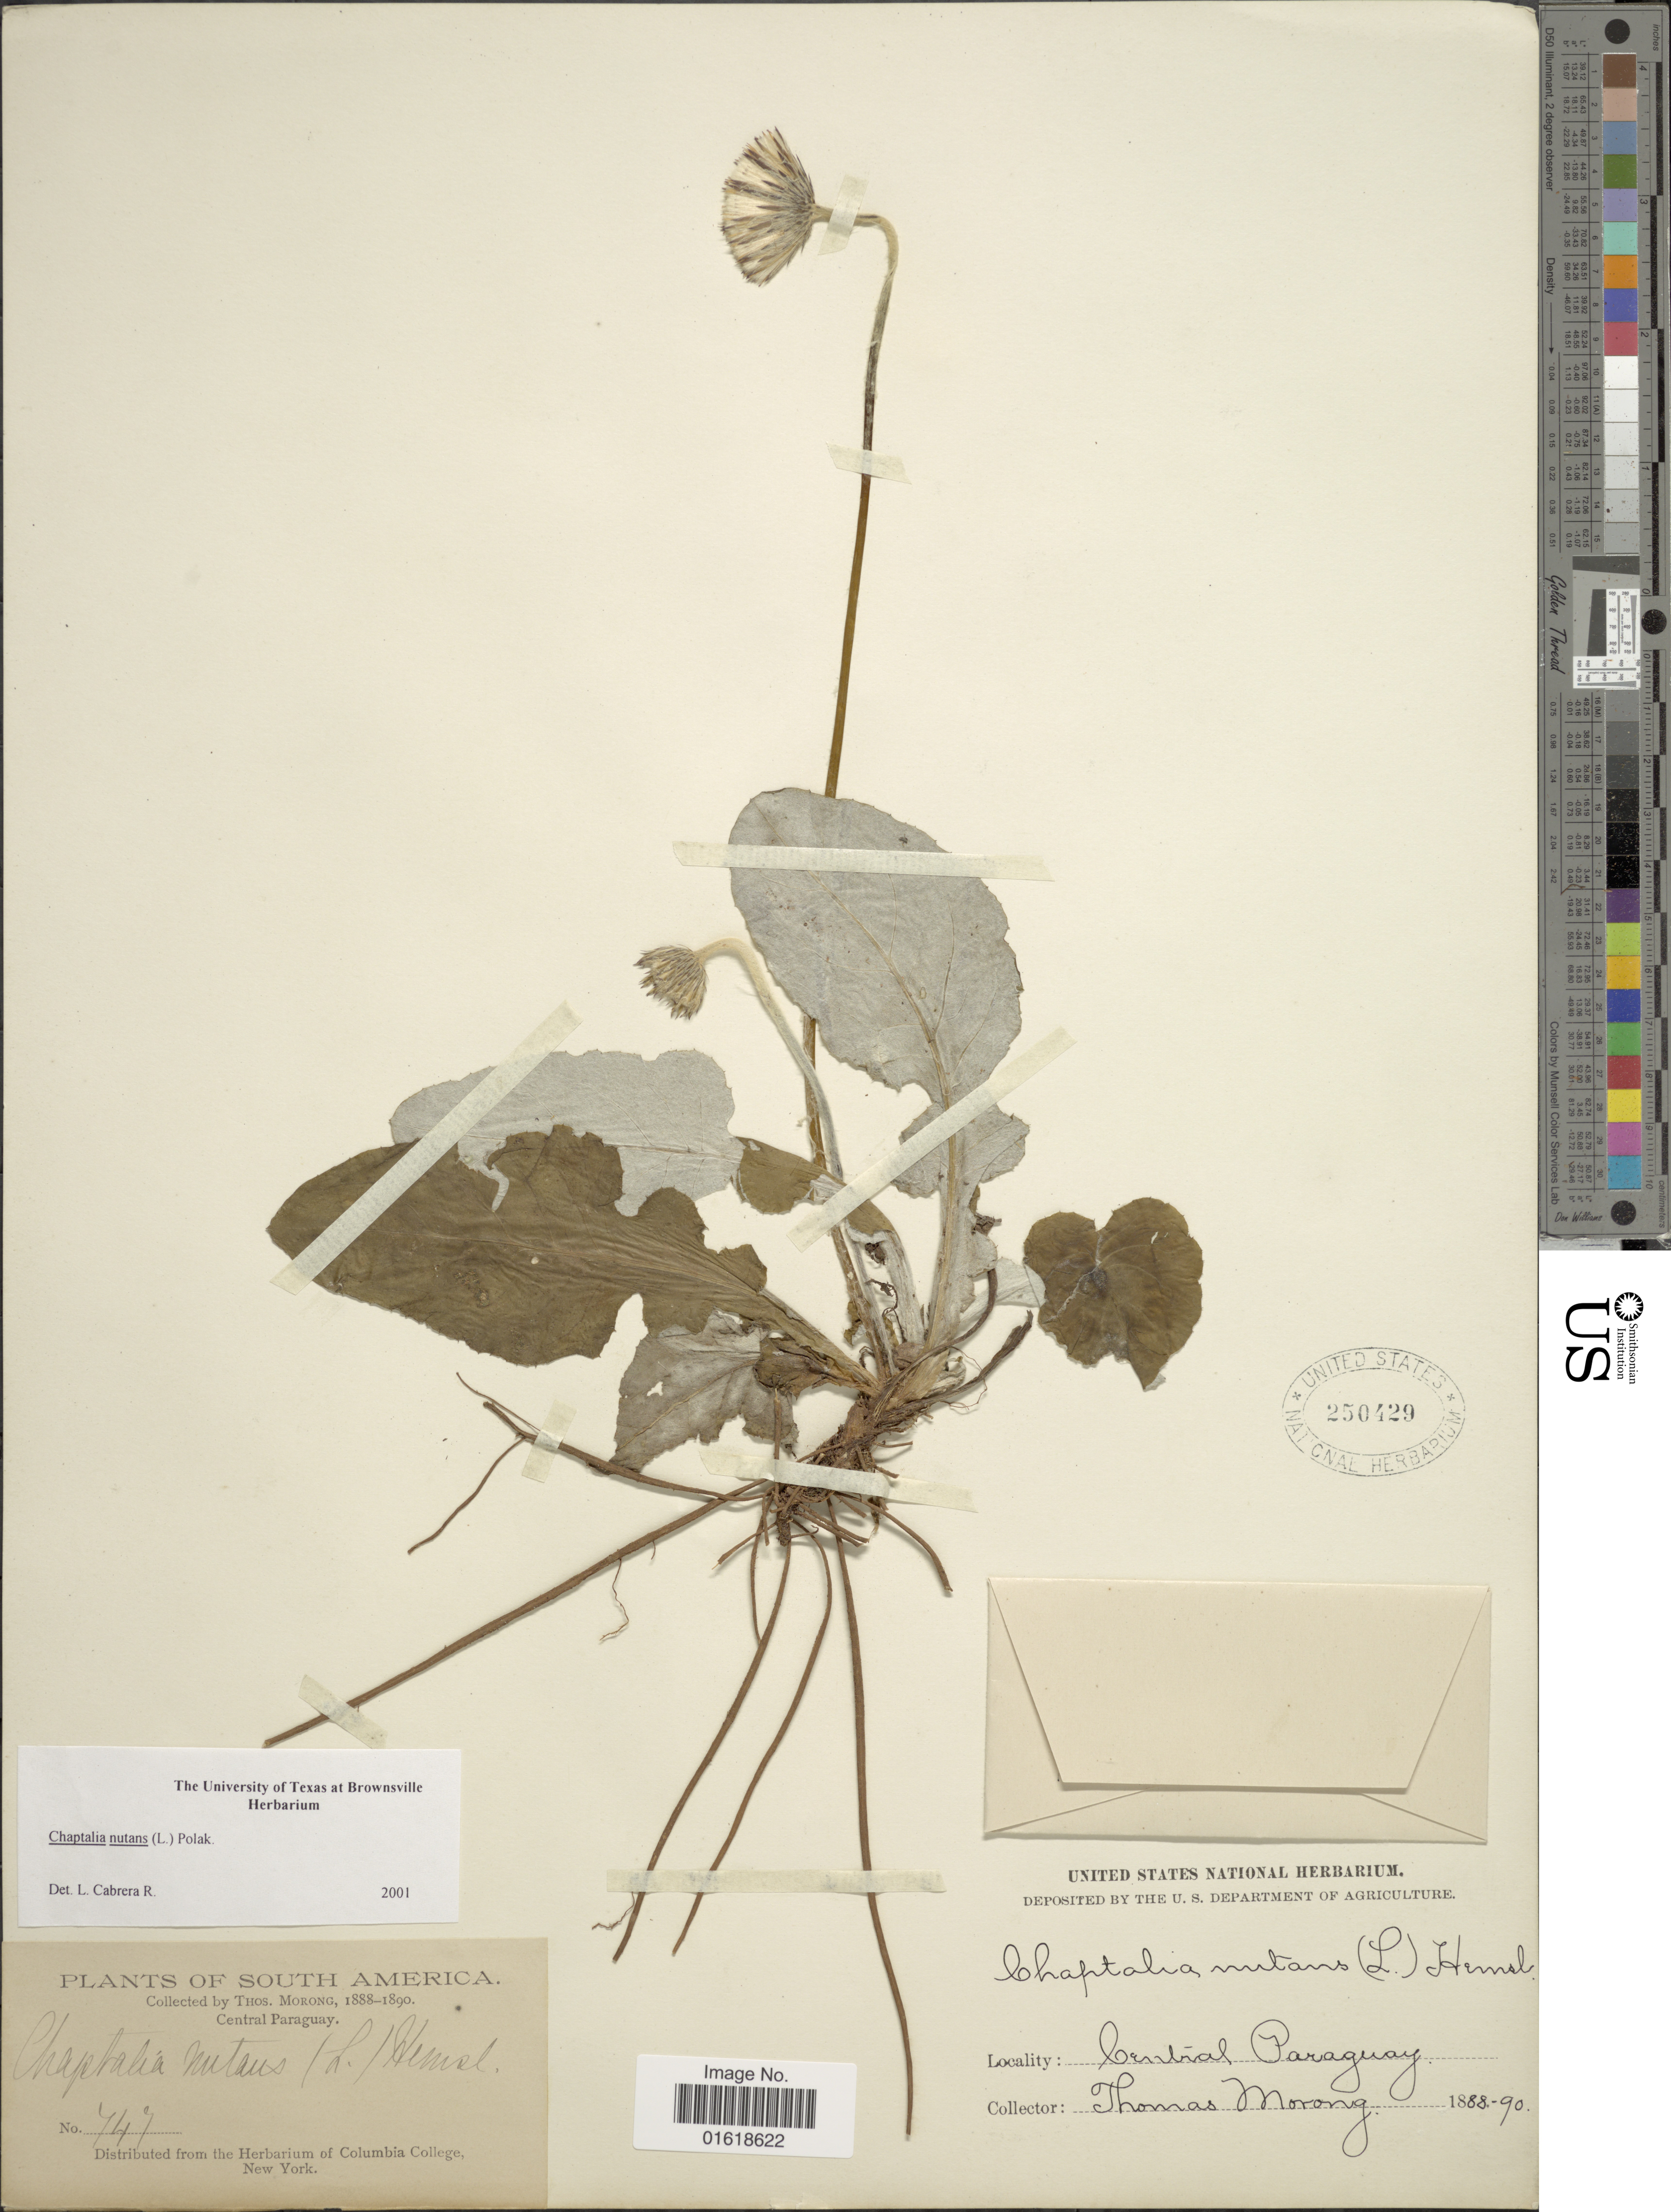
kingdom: Plantae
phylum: Tracheophyta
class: Magnoliopsida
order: Asterales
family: Asteraceae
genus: Chaptalia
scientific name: Chaptalia nutans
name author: (L.) Pol.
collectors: T. Morong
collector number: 747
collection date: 1888/1890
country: Paraguay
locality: Central Paraguay.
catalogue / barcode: US 250429